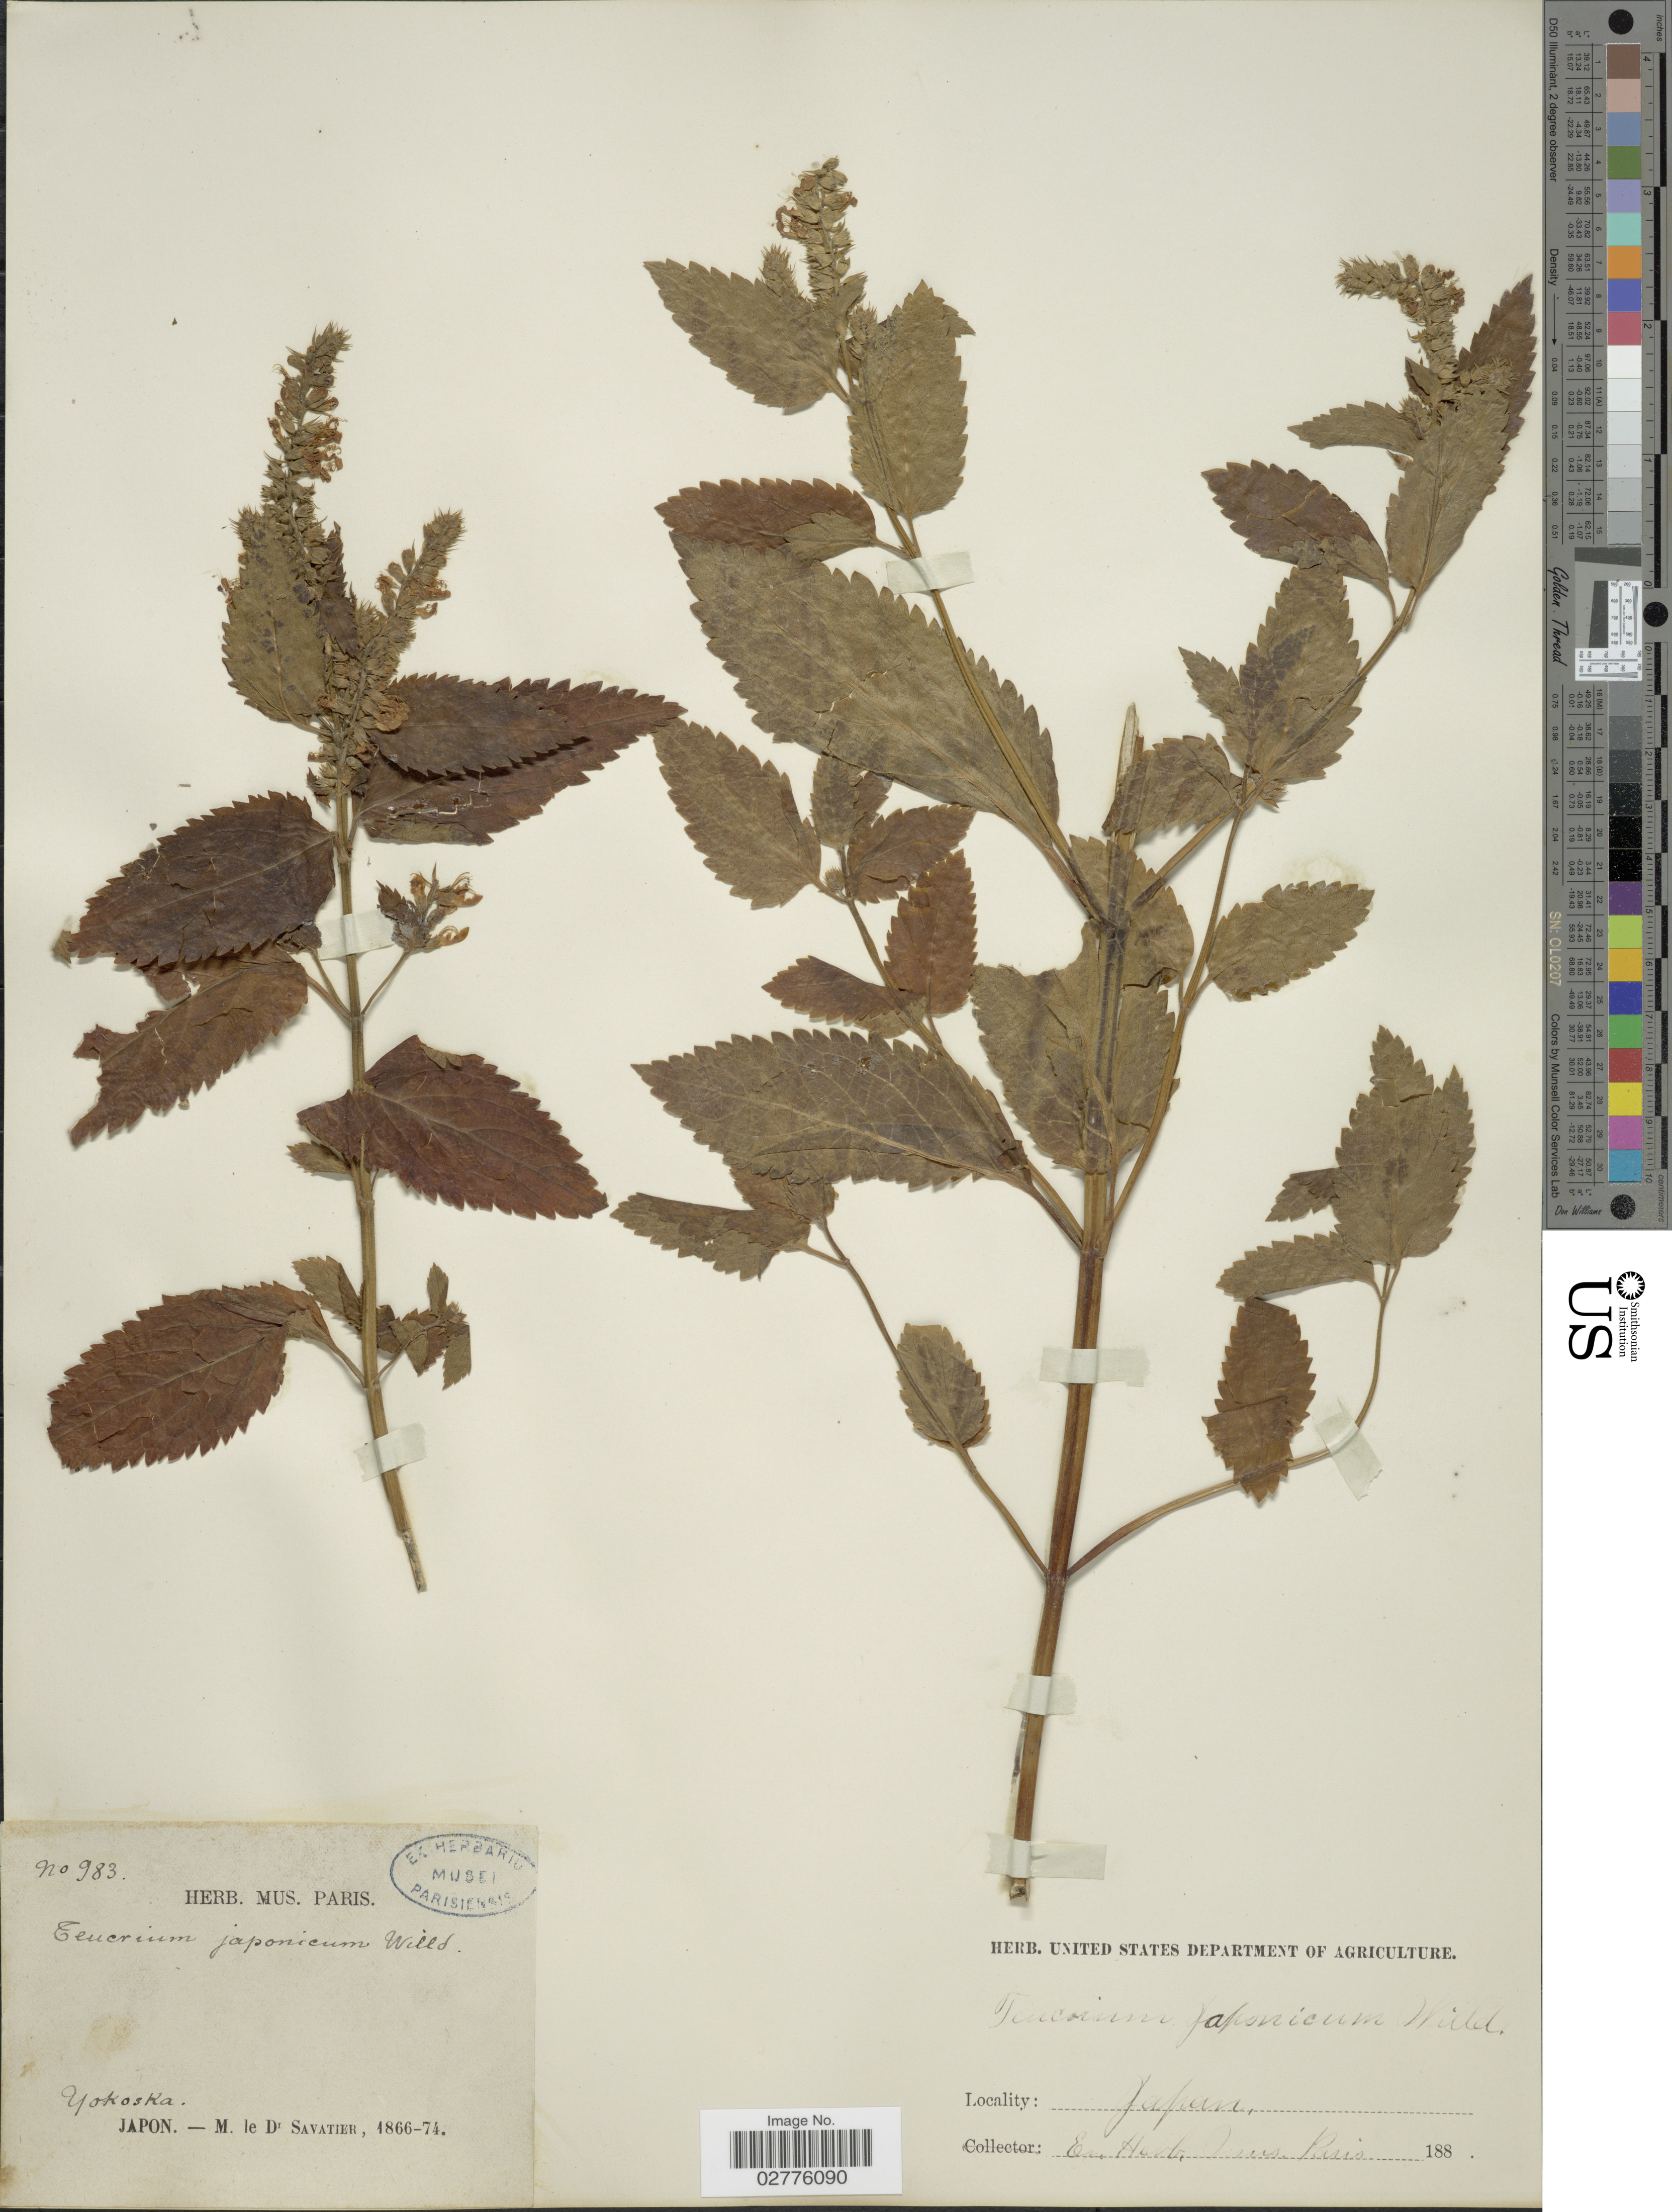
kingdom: Plantae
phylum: Tracheophyta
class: Magnoliopsida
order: Lamiales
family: Lamiaceae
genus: Teucrium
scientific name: Teucrium japonicum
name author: Houtt.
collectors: Savatier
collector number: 983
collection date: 1866/1874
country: Japan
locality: Yokoska